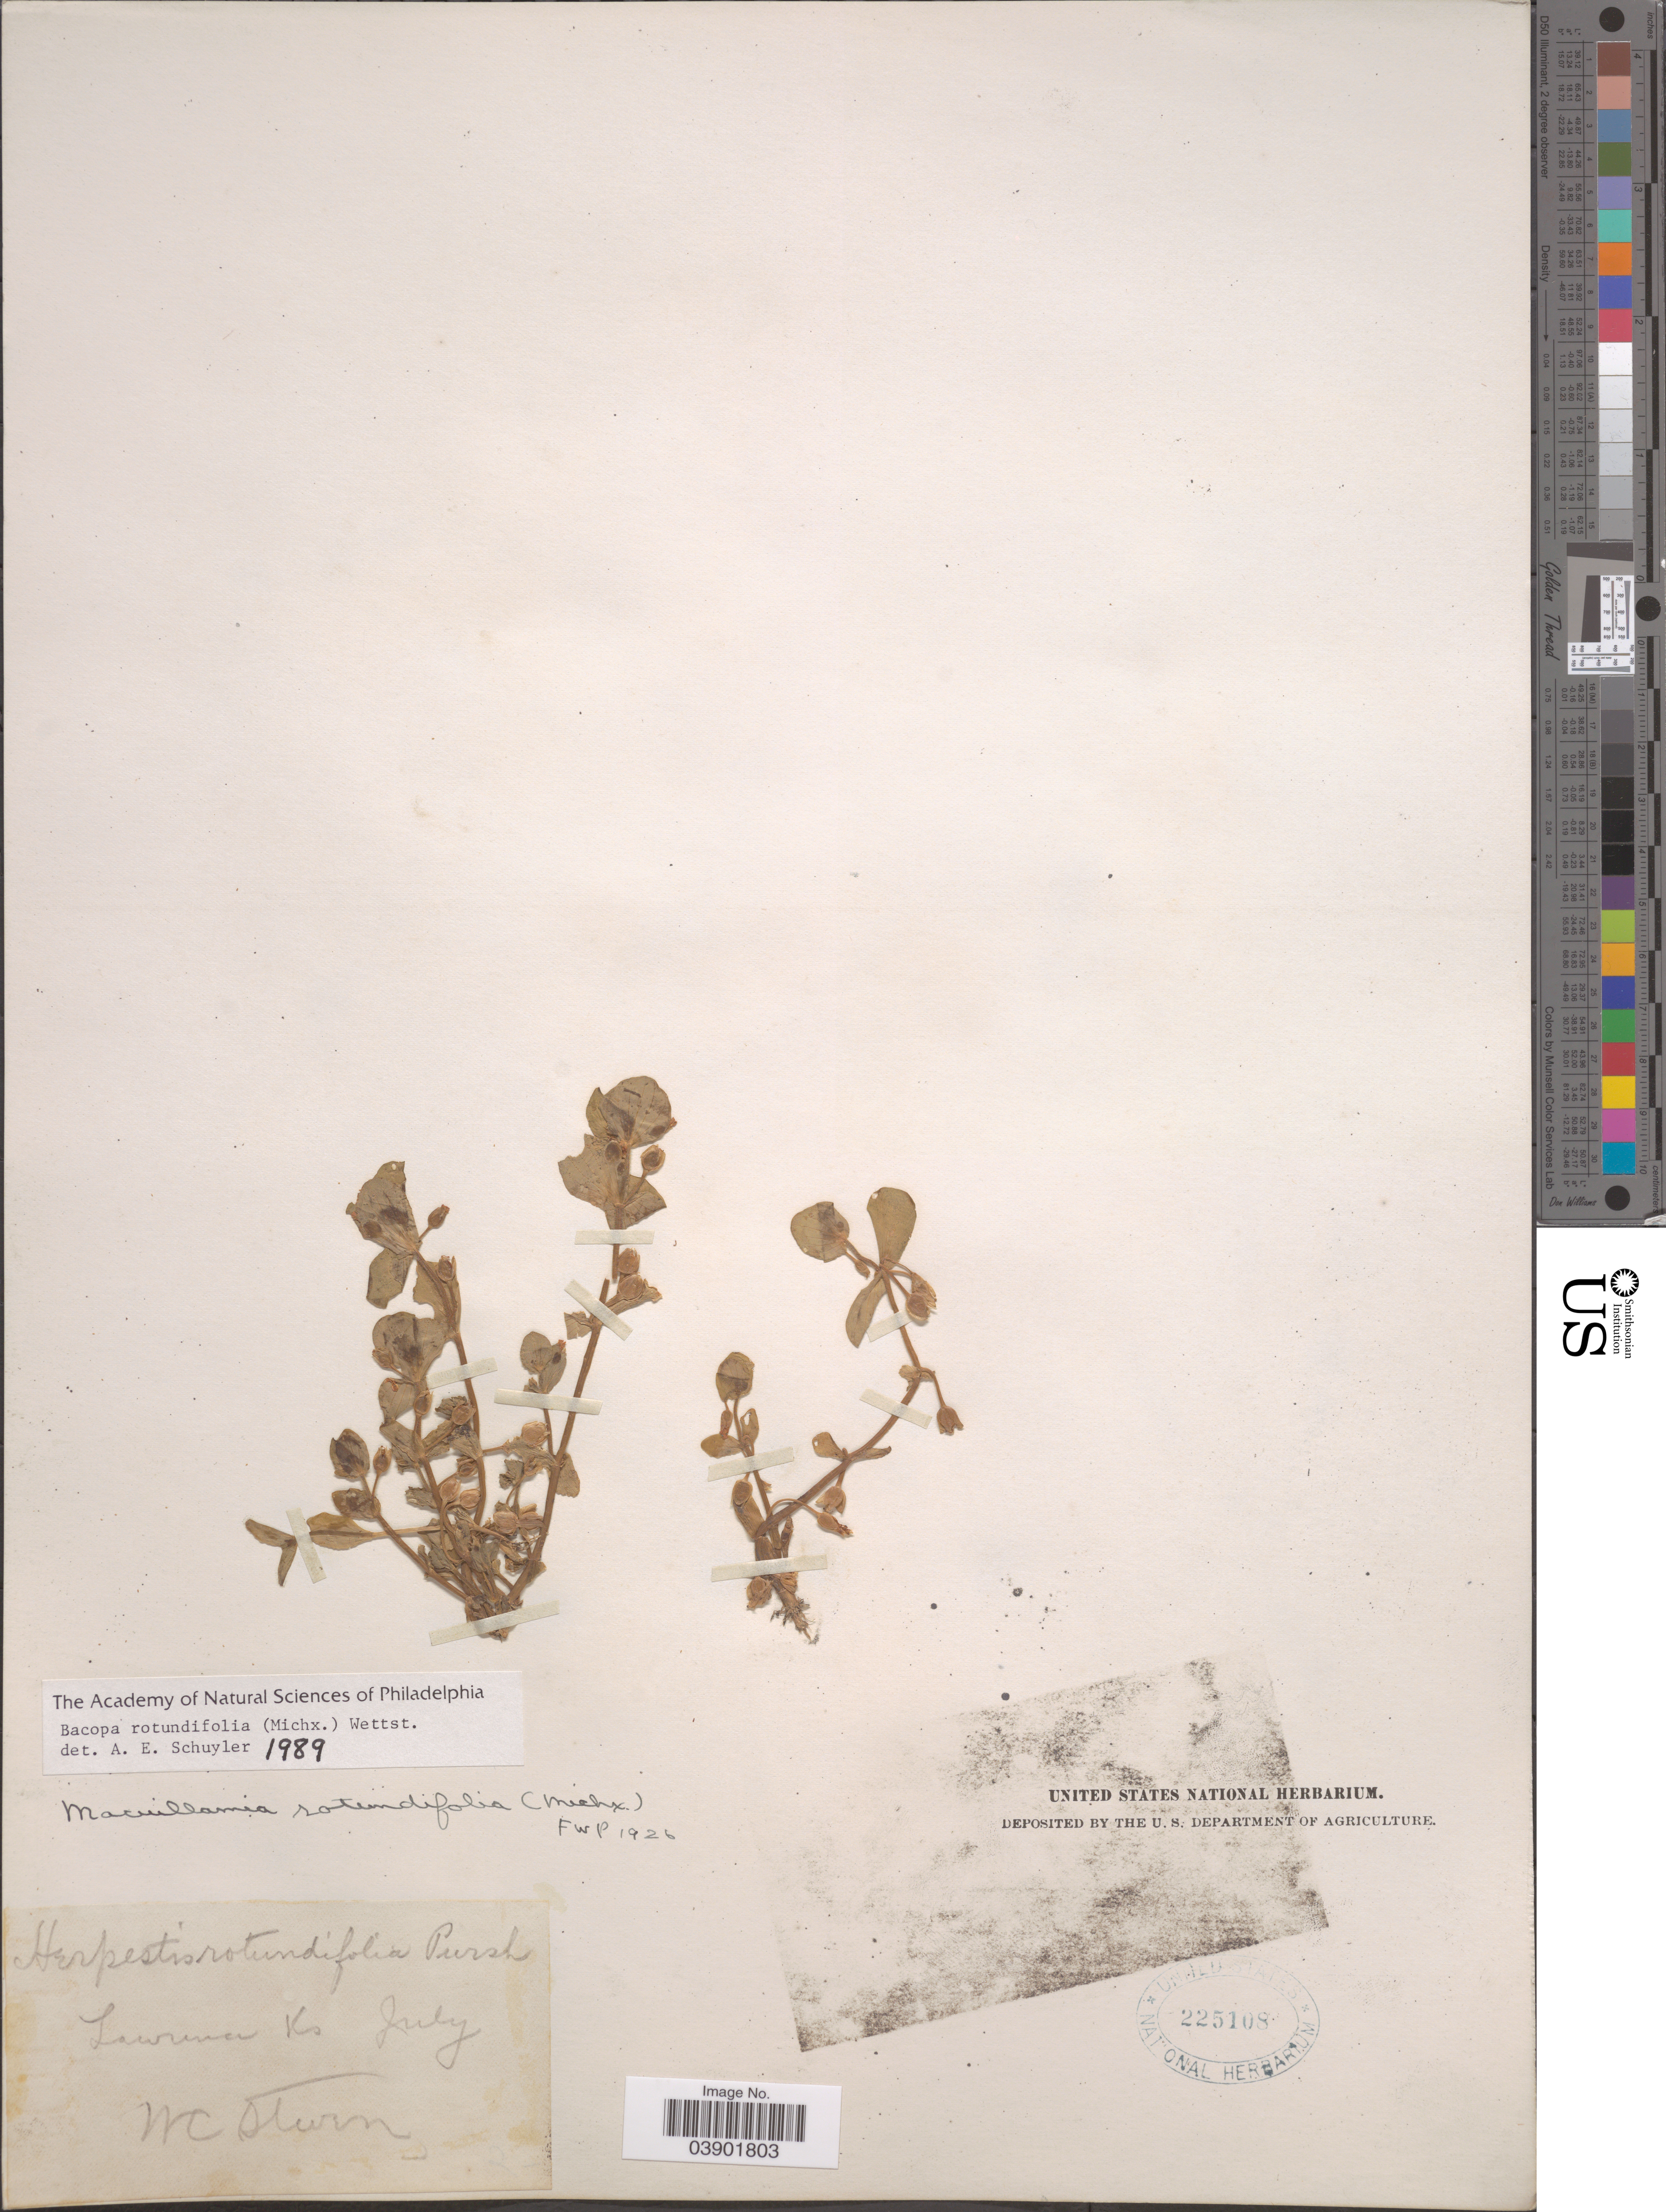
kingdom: Plantae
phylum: Tracheophyta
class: Magnoliopsida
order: Lamiales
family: Plantaginaceae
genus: Bacopa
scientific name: Bacopa rotundifolia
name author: (Michx.) Wettst.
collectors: W. Sturn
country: United States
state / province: Kansas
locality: Lawrence.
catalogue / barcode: US 225108